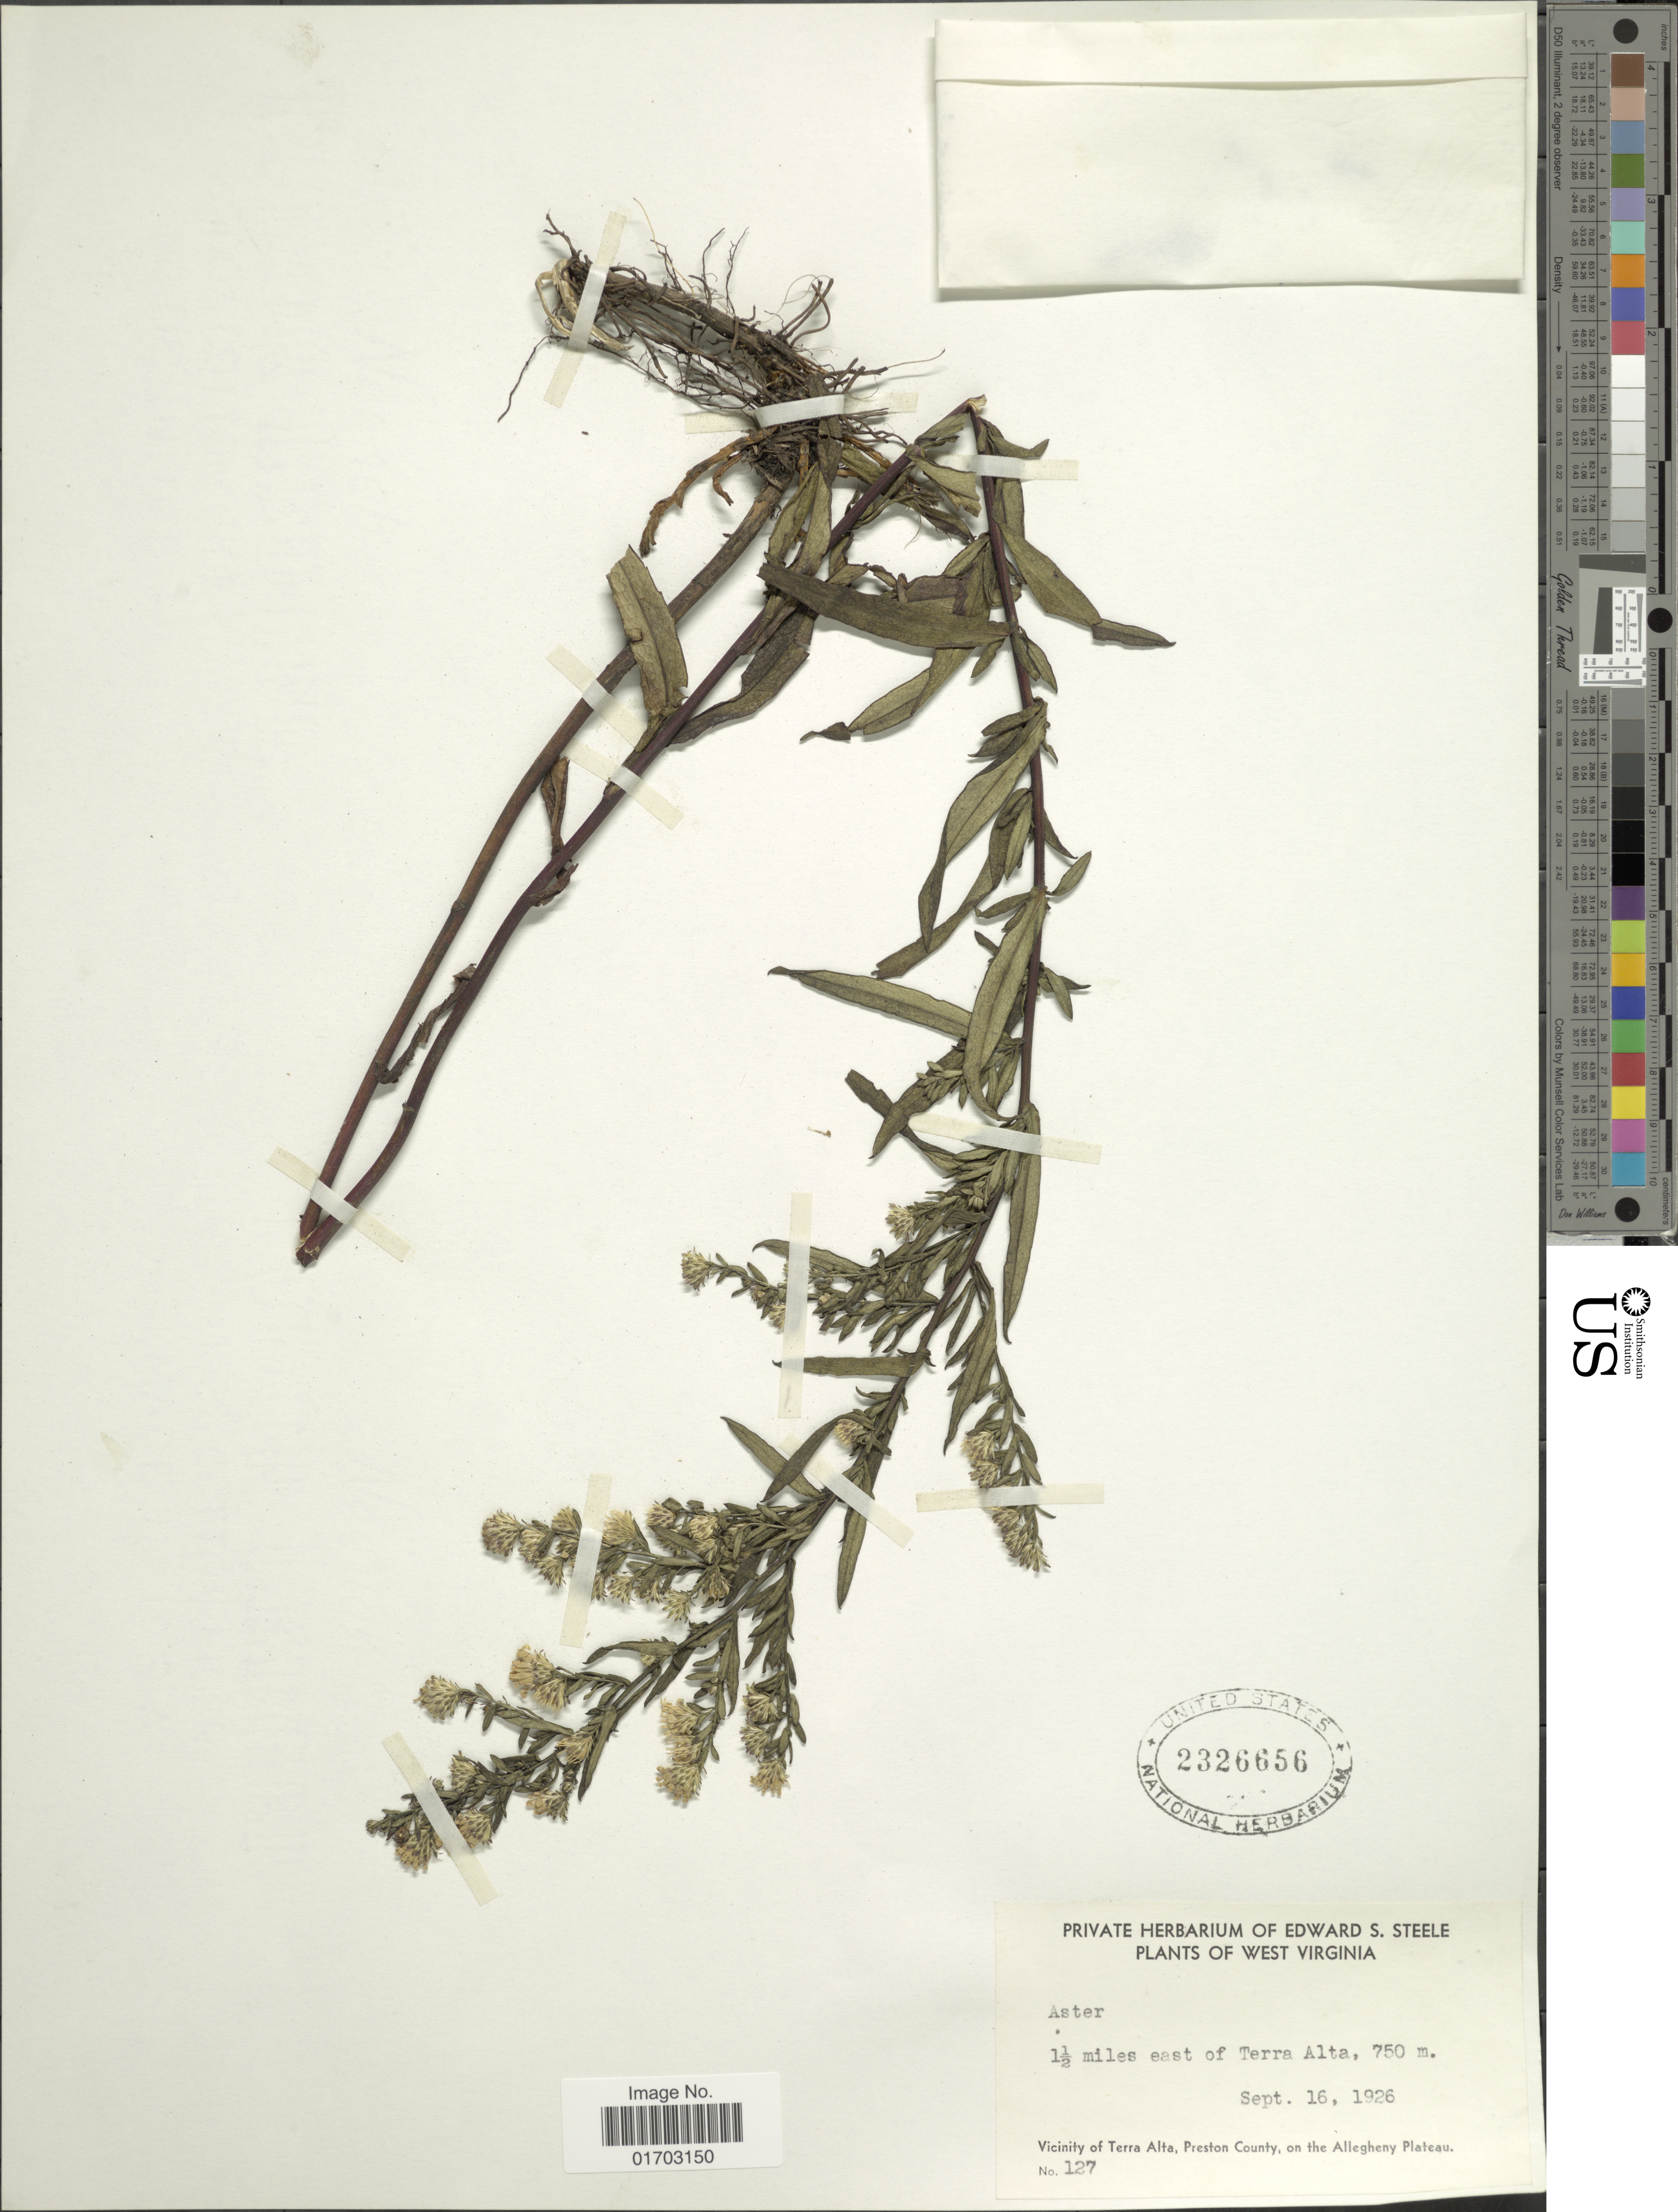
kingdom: Plantae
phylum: Tracheophyta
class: Magnoliopsida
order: Asterales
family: Asteraceae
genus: Symphyotrichum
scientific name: Symphyotrichum simplex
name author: (Willd.) Á. Löve & D. Löve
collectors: ex herb. Edward S. Steele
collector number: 127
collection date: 1926-09-16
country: United States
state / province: West Virginia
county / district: Preston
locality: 1 1/2 miles E of Terra Alta, vicinity of Terra Alta, on the Allegheny Plateau.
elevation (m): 750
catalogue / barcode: US 2326656